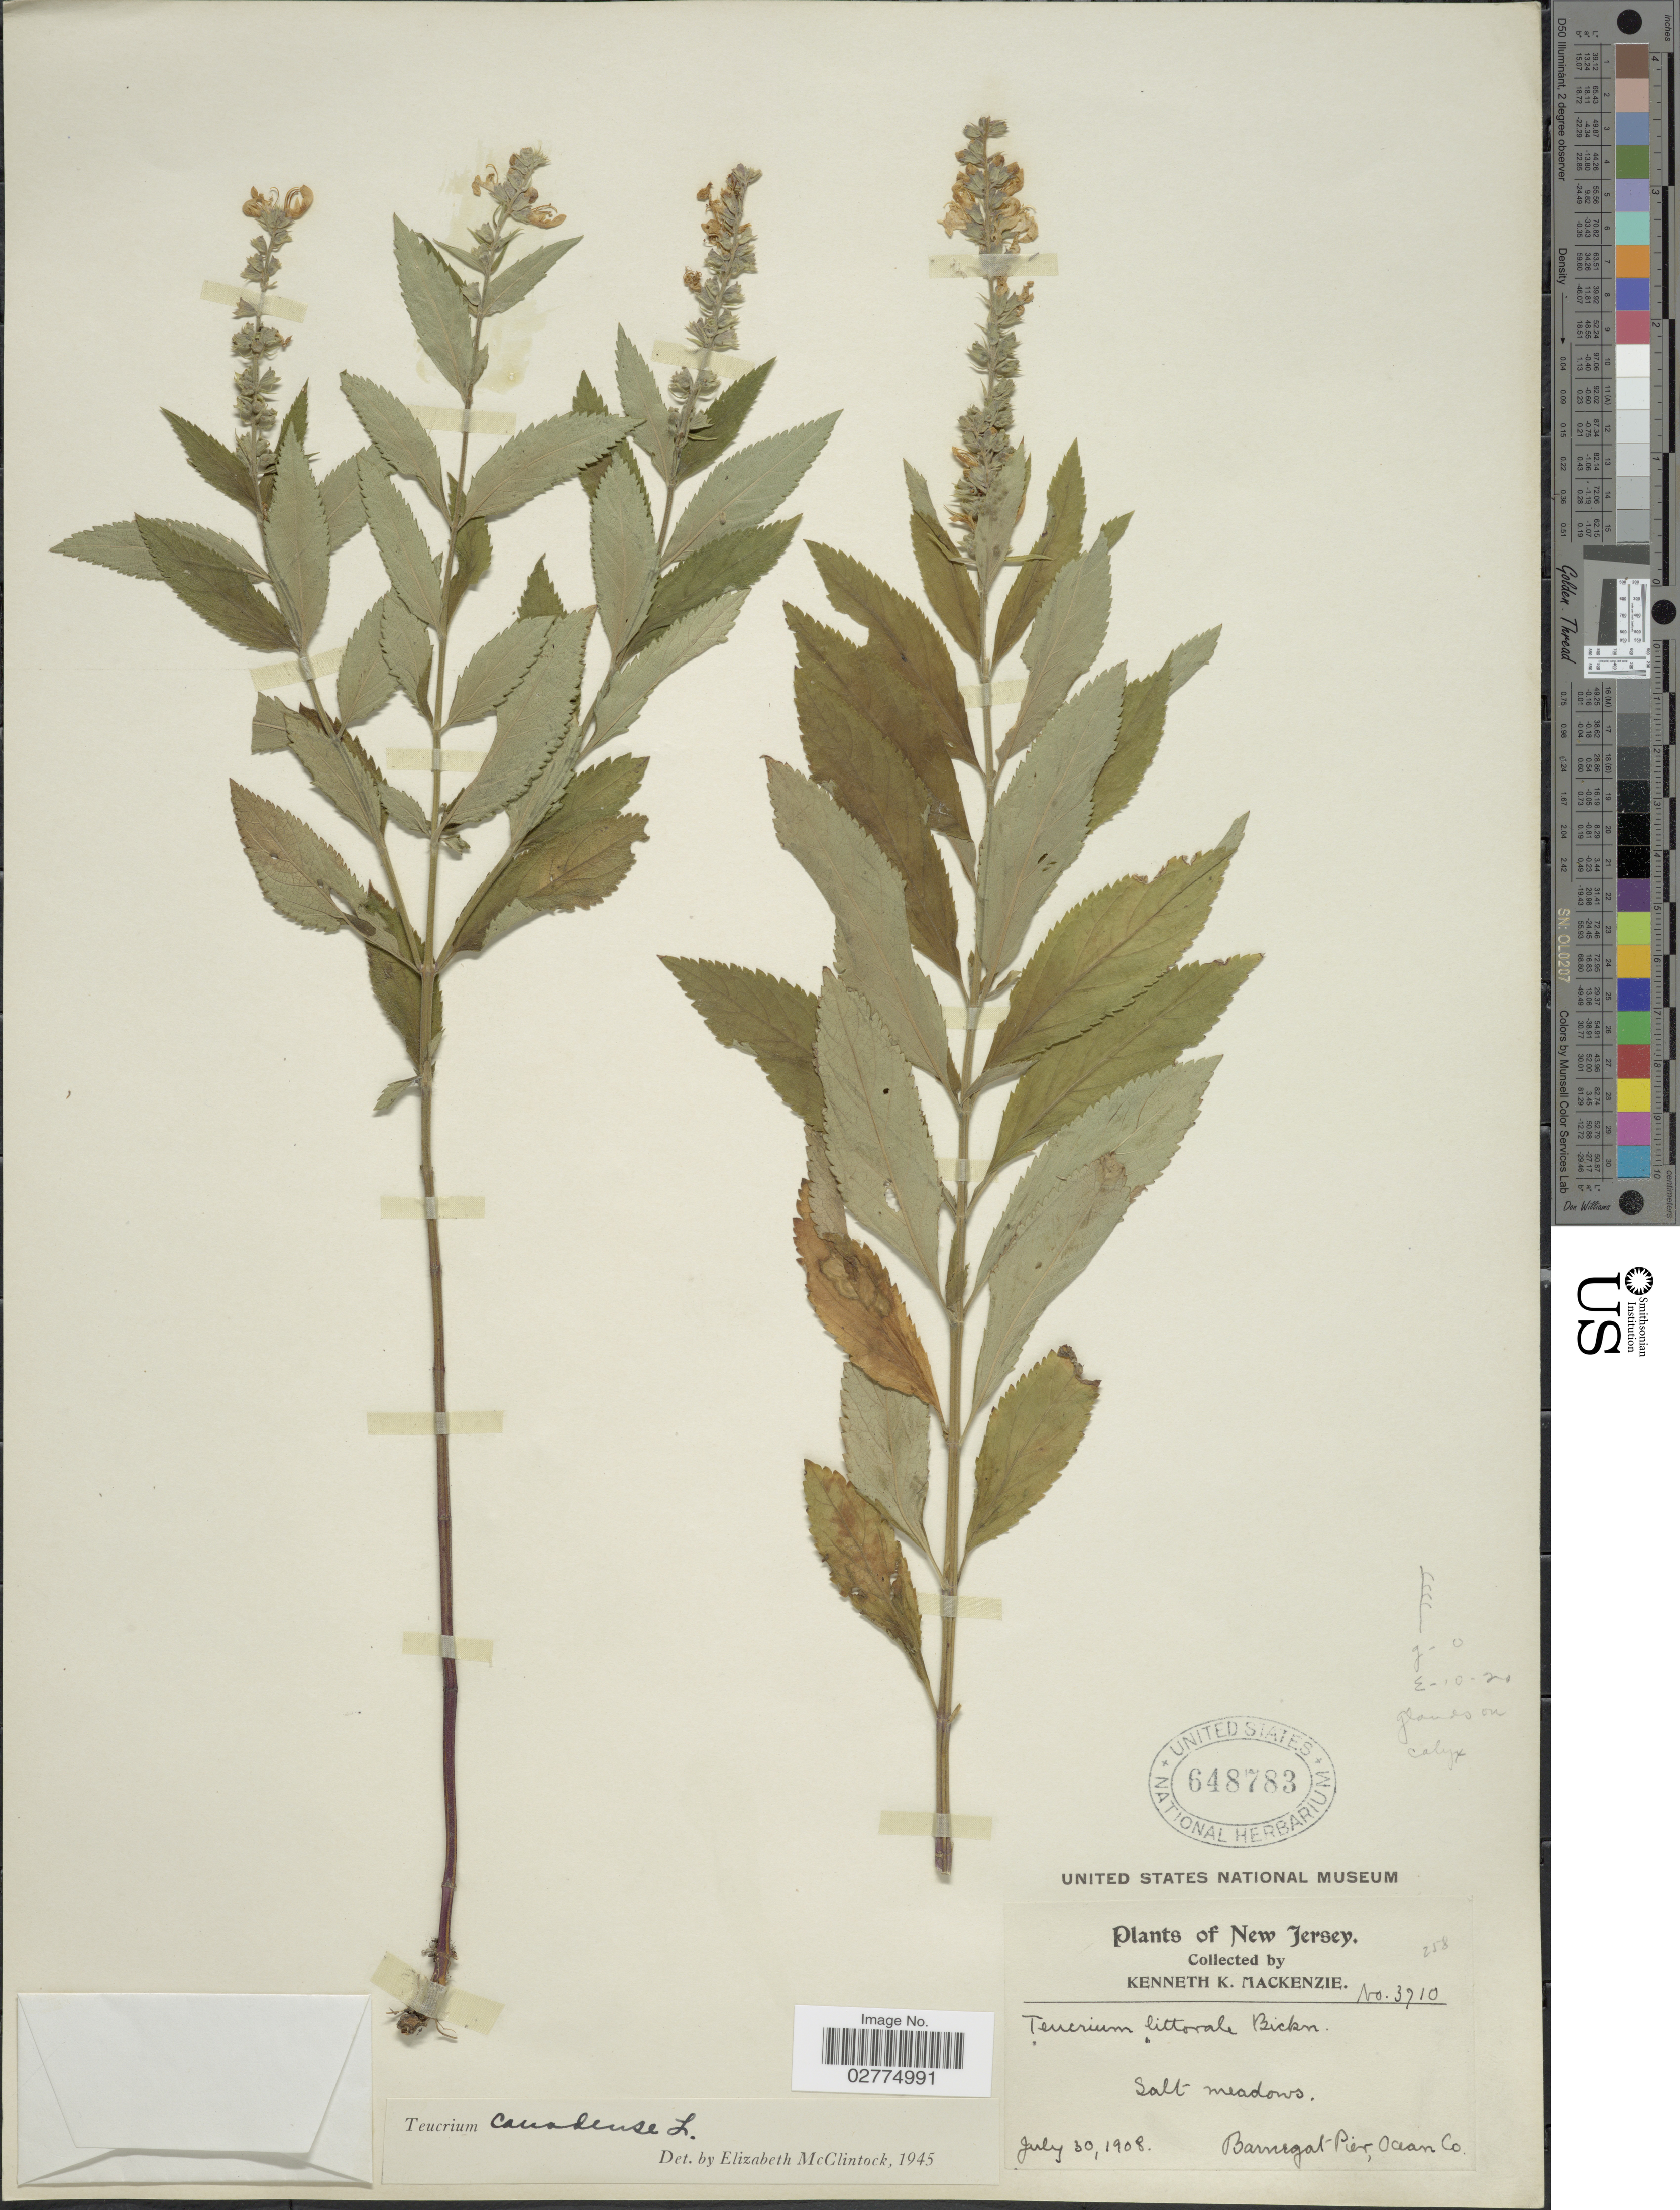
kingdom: Plantae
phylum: Tracheophyta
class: Magnoliopsida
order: Lamiales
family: Lamiaceae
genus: Teucrium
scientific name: Teucrium canadense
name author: L.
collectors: K. K. Mackenzie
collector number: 3710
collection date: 1908-07-30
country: United States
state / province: New Jersey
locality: Salt meadows. Barnegat Pier, Ocean Co.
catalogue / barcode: US 648783